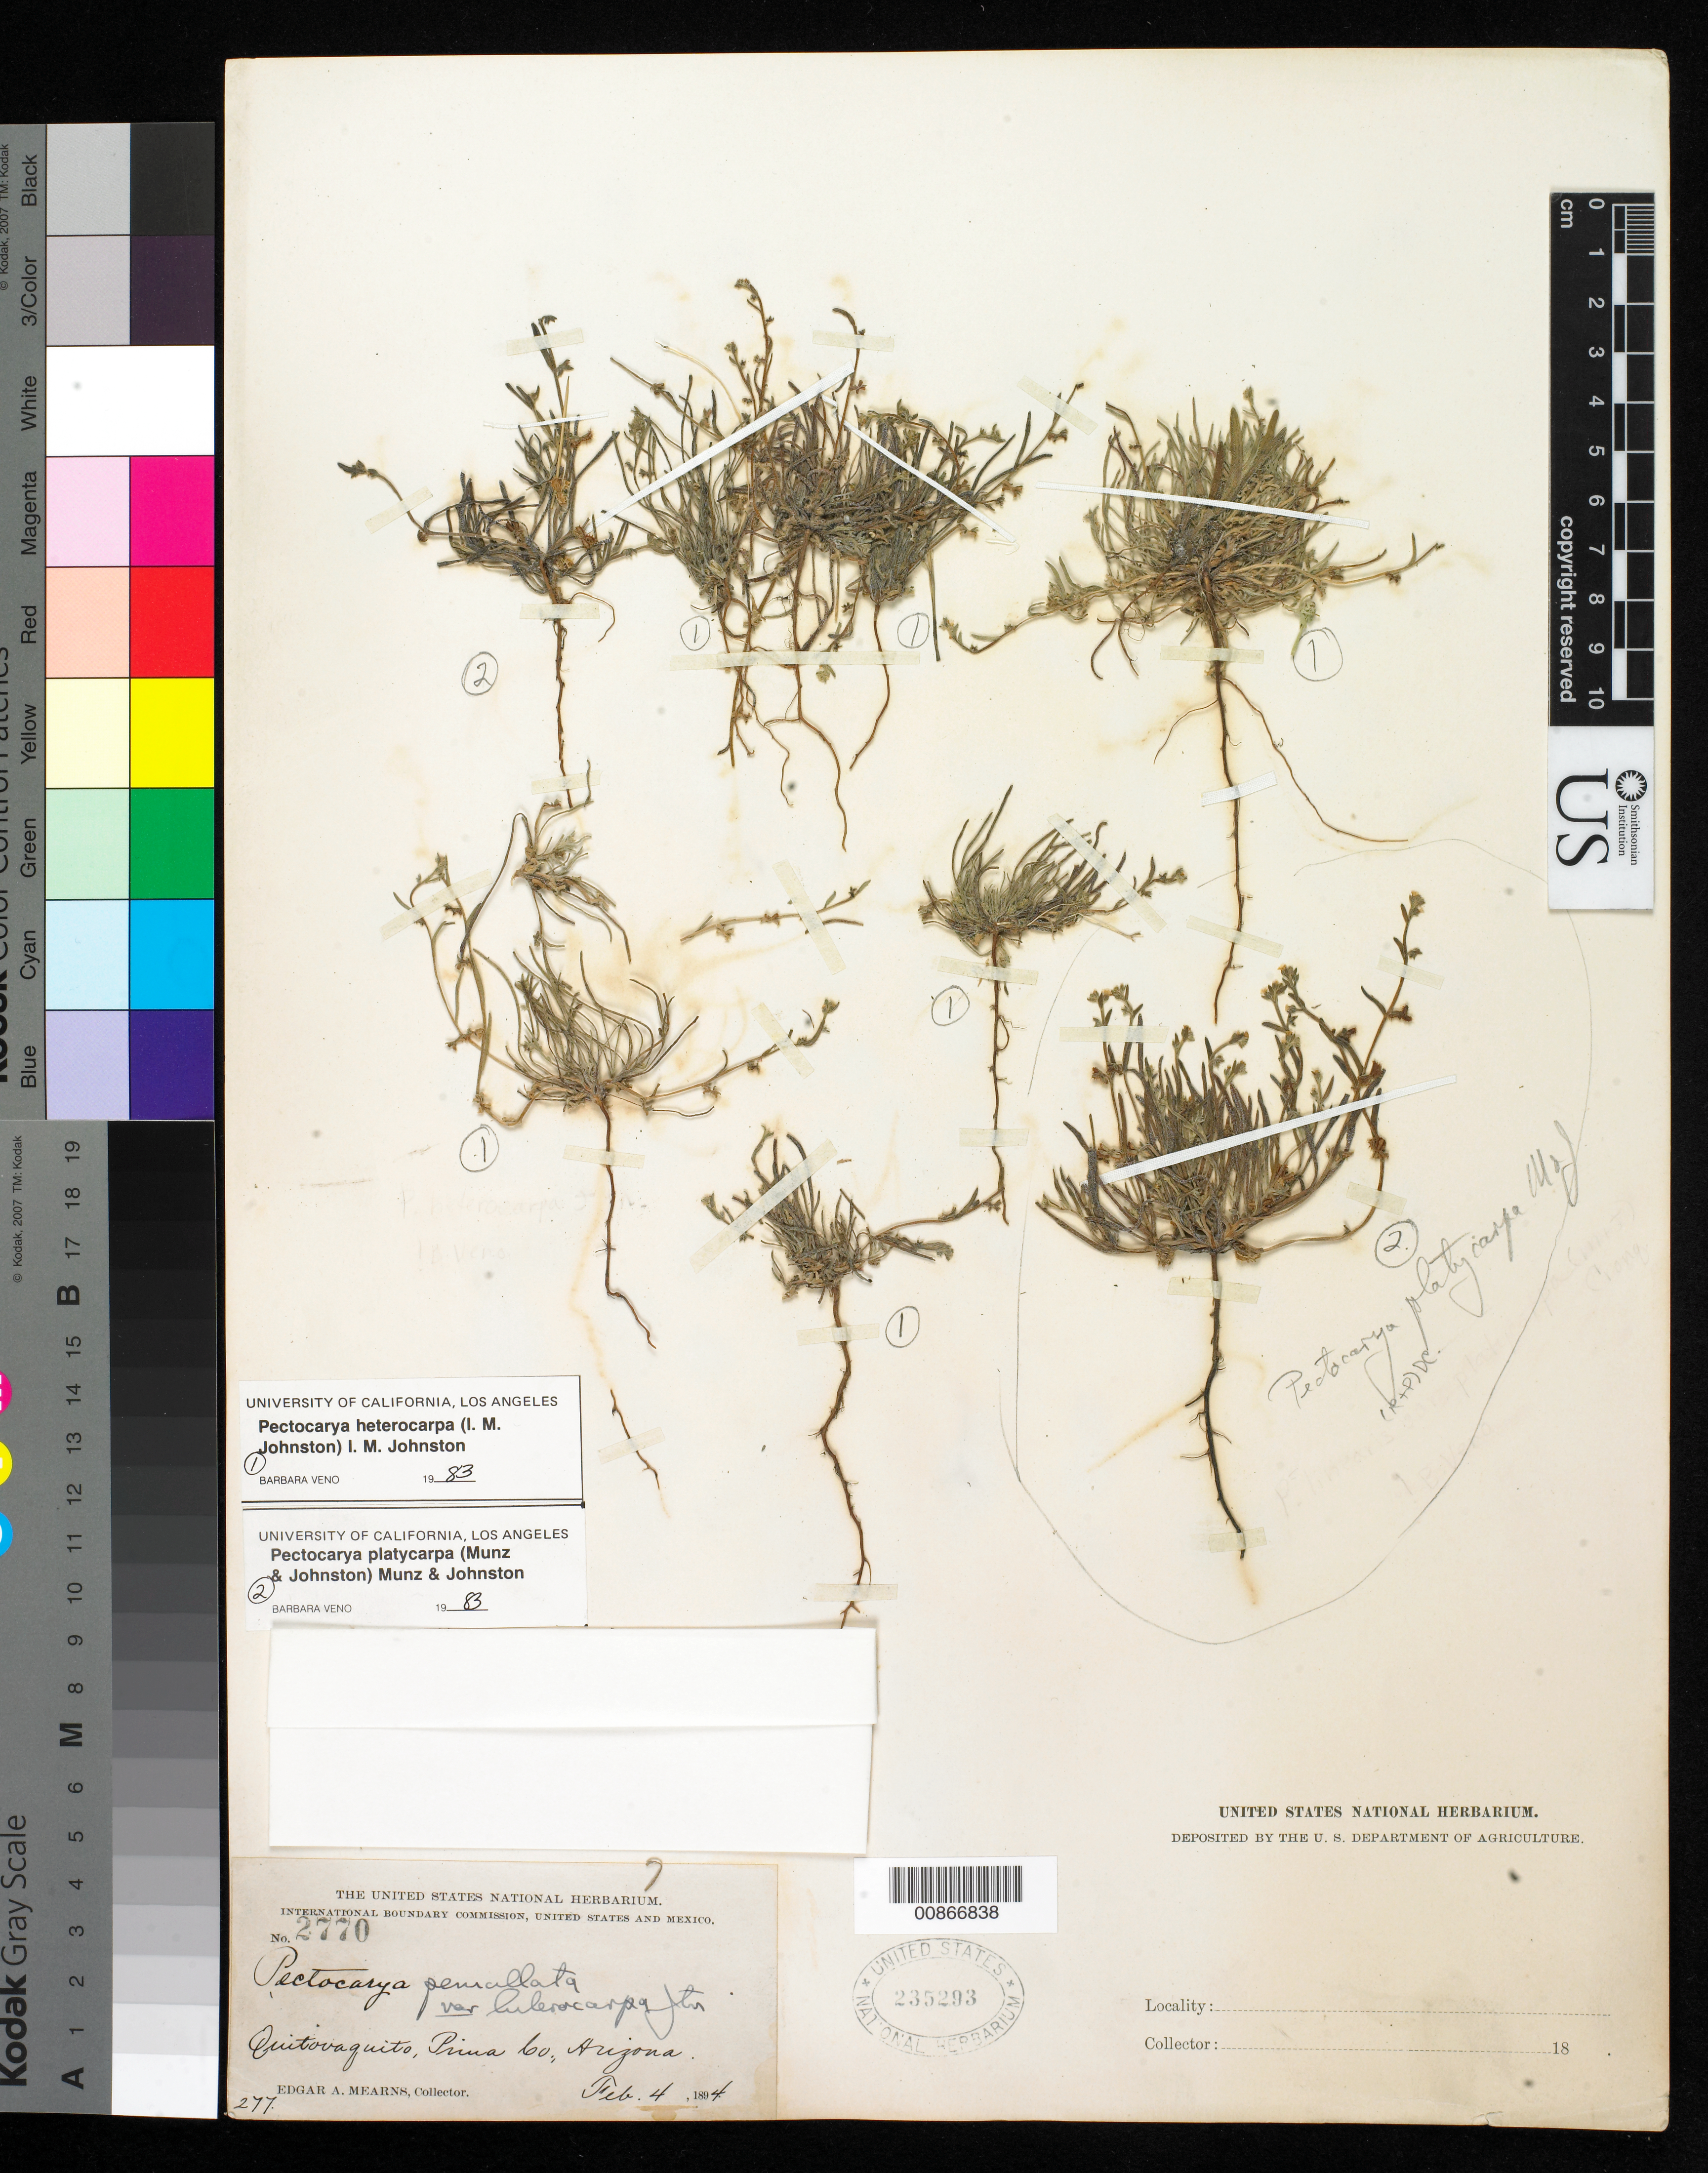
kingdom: Plantae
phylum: Tracheophyta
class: Magnoliopsida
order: Boraginales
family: Boraginaceae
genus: Pectocarya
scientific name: Pectocarya heterocarpa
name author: (I.M. Johnst.) I.M. Johnst.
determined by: Veno, B.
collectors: E. A. Mearns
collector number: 2770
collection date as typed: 04 Feb 1894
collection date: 1894-02-04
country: United States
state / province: Arizona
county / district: Pima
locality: Quitovaquito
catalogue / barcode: US 235293